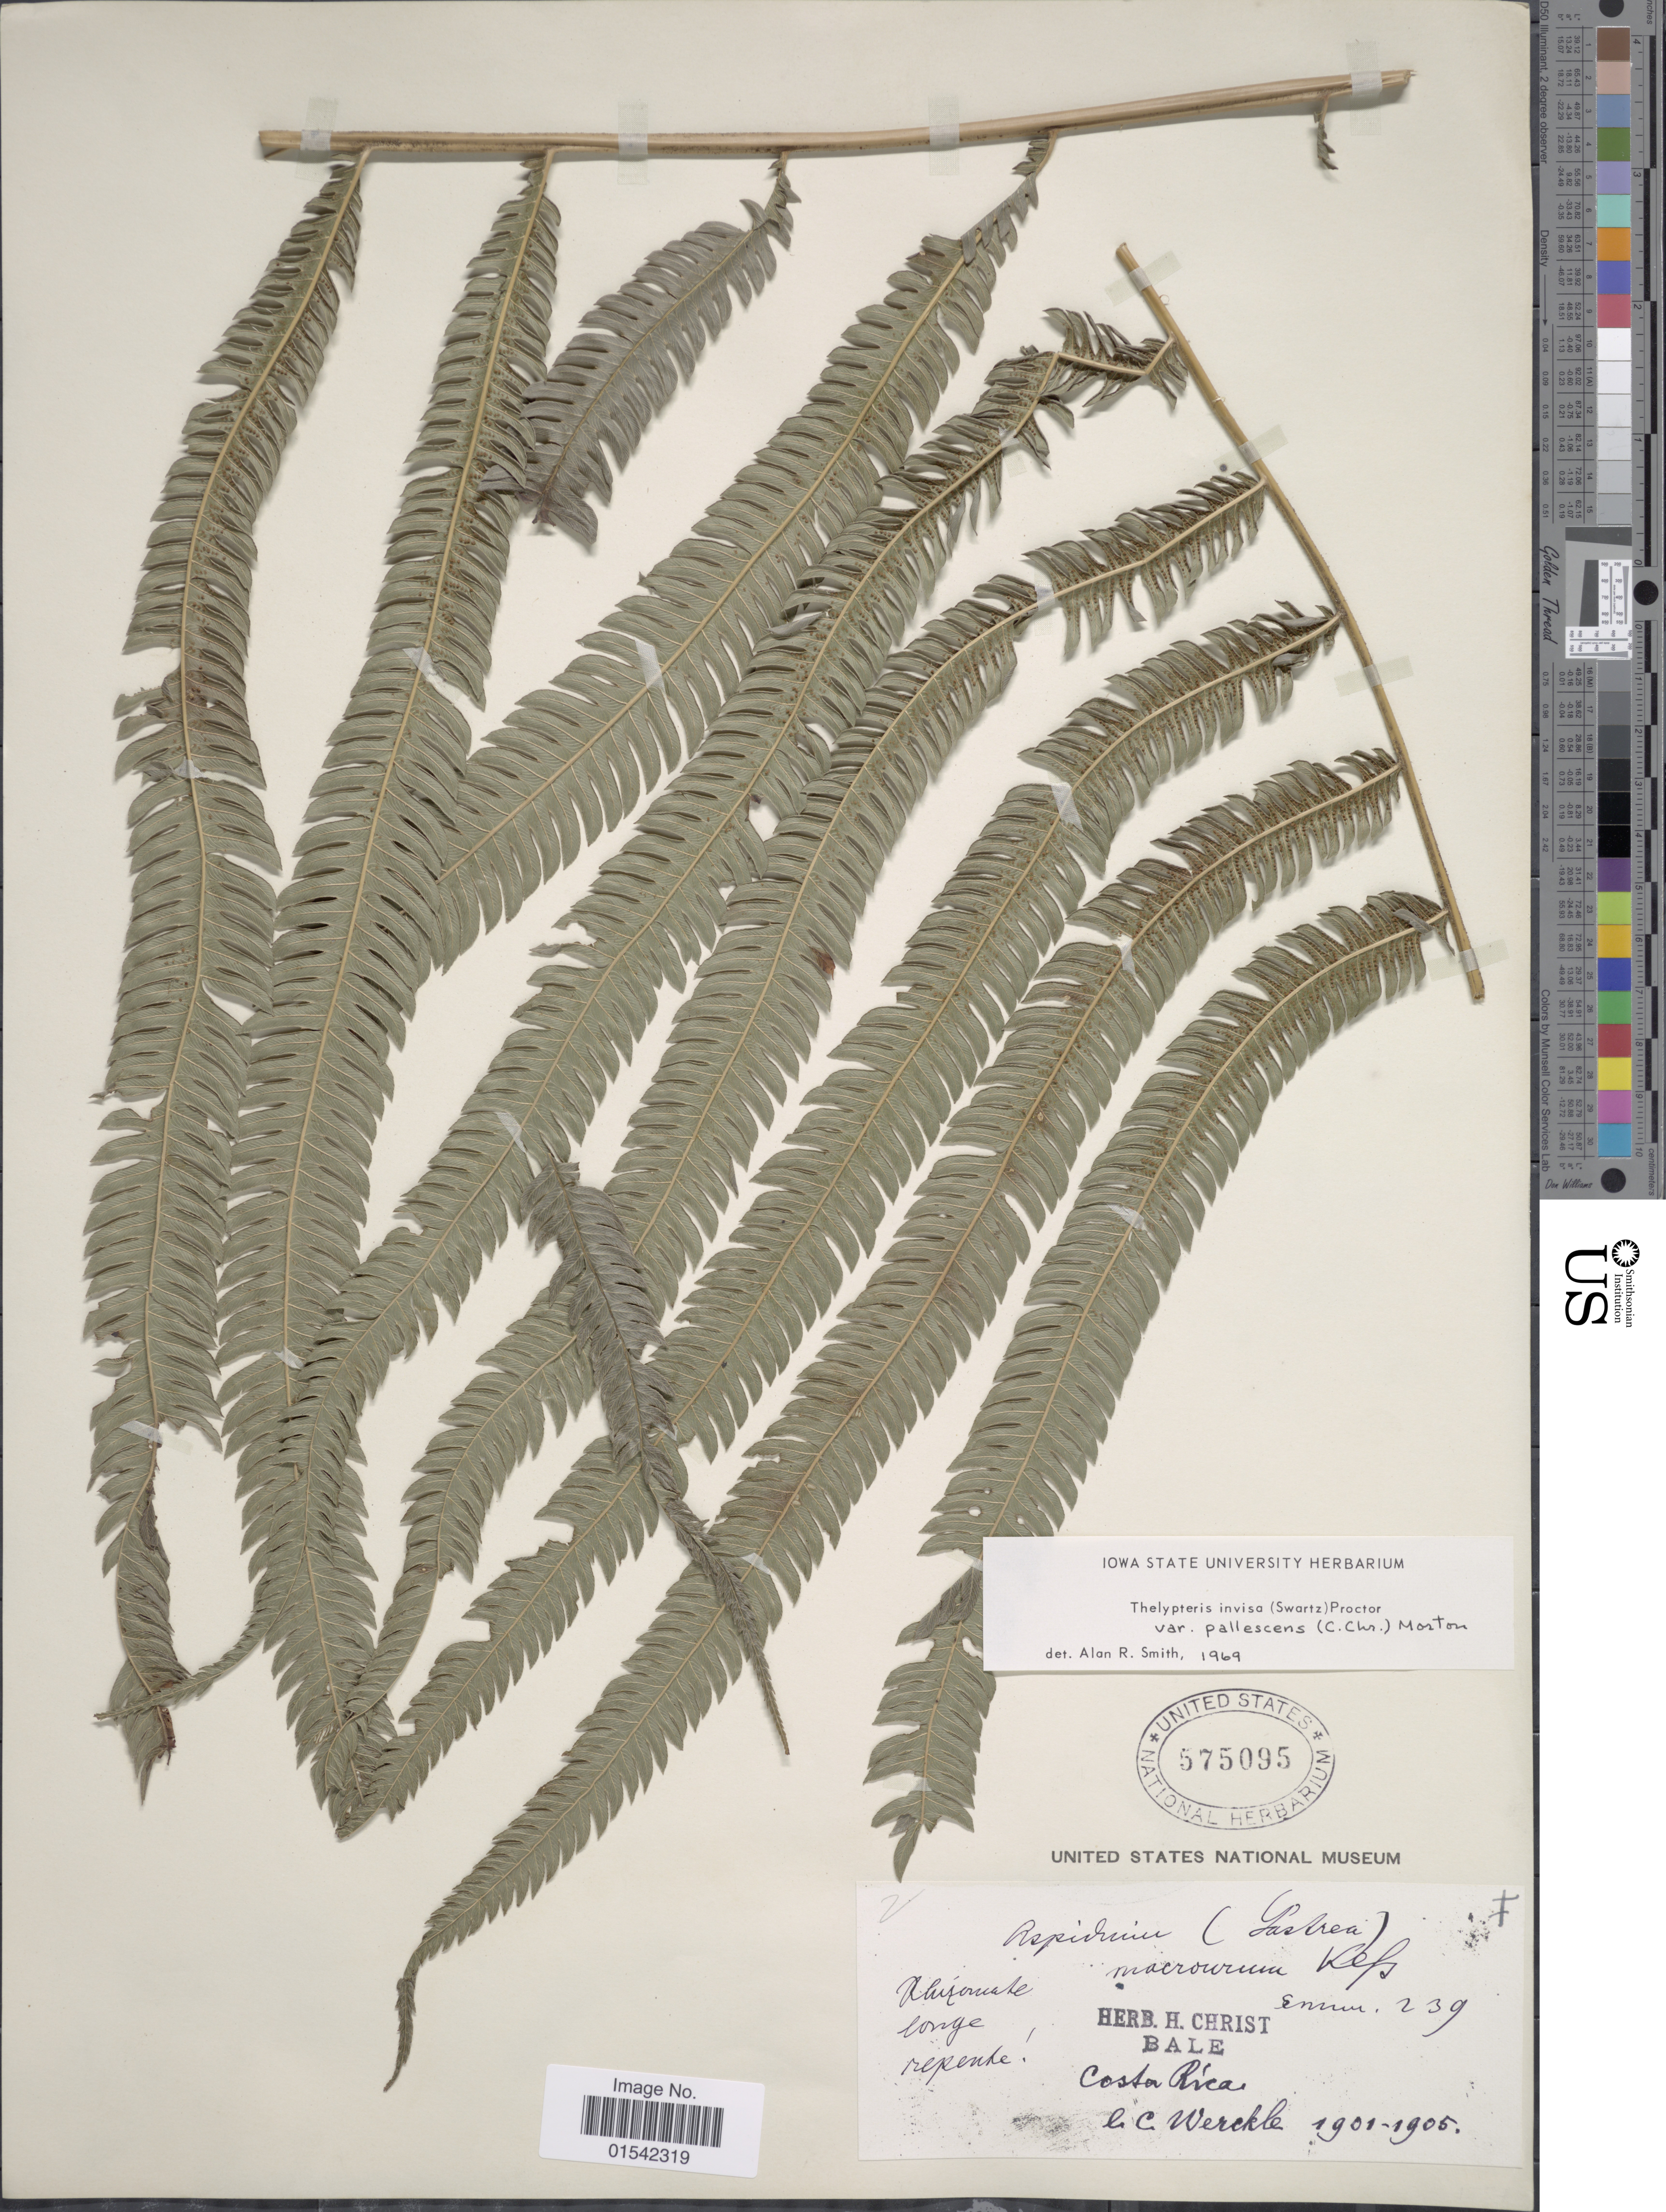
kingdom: Plantae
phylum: Tracheophyta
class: Polypodiopsida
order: Polypodiales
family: Thelypteridaceae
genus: Cyclosorus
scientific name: Cyclosorus grandis (A.R. Sm.) comb. nov., ined 2015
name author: (A.R. Sm.)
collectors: C. C Wercklé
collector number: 239?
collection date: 1901/1905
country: Costa Rica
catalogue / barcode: US 575095